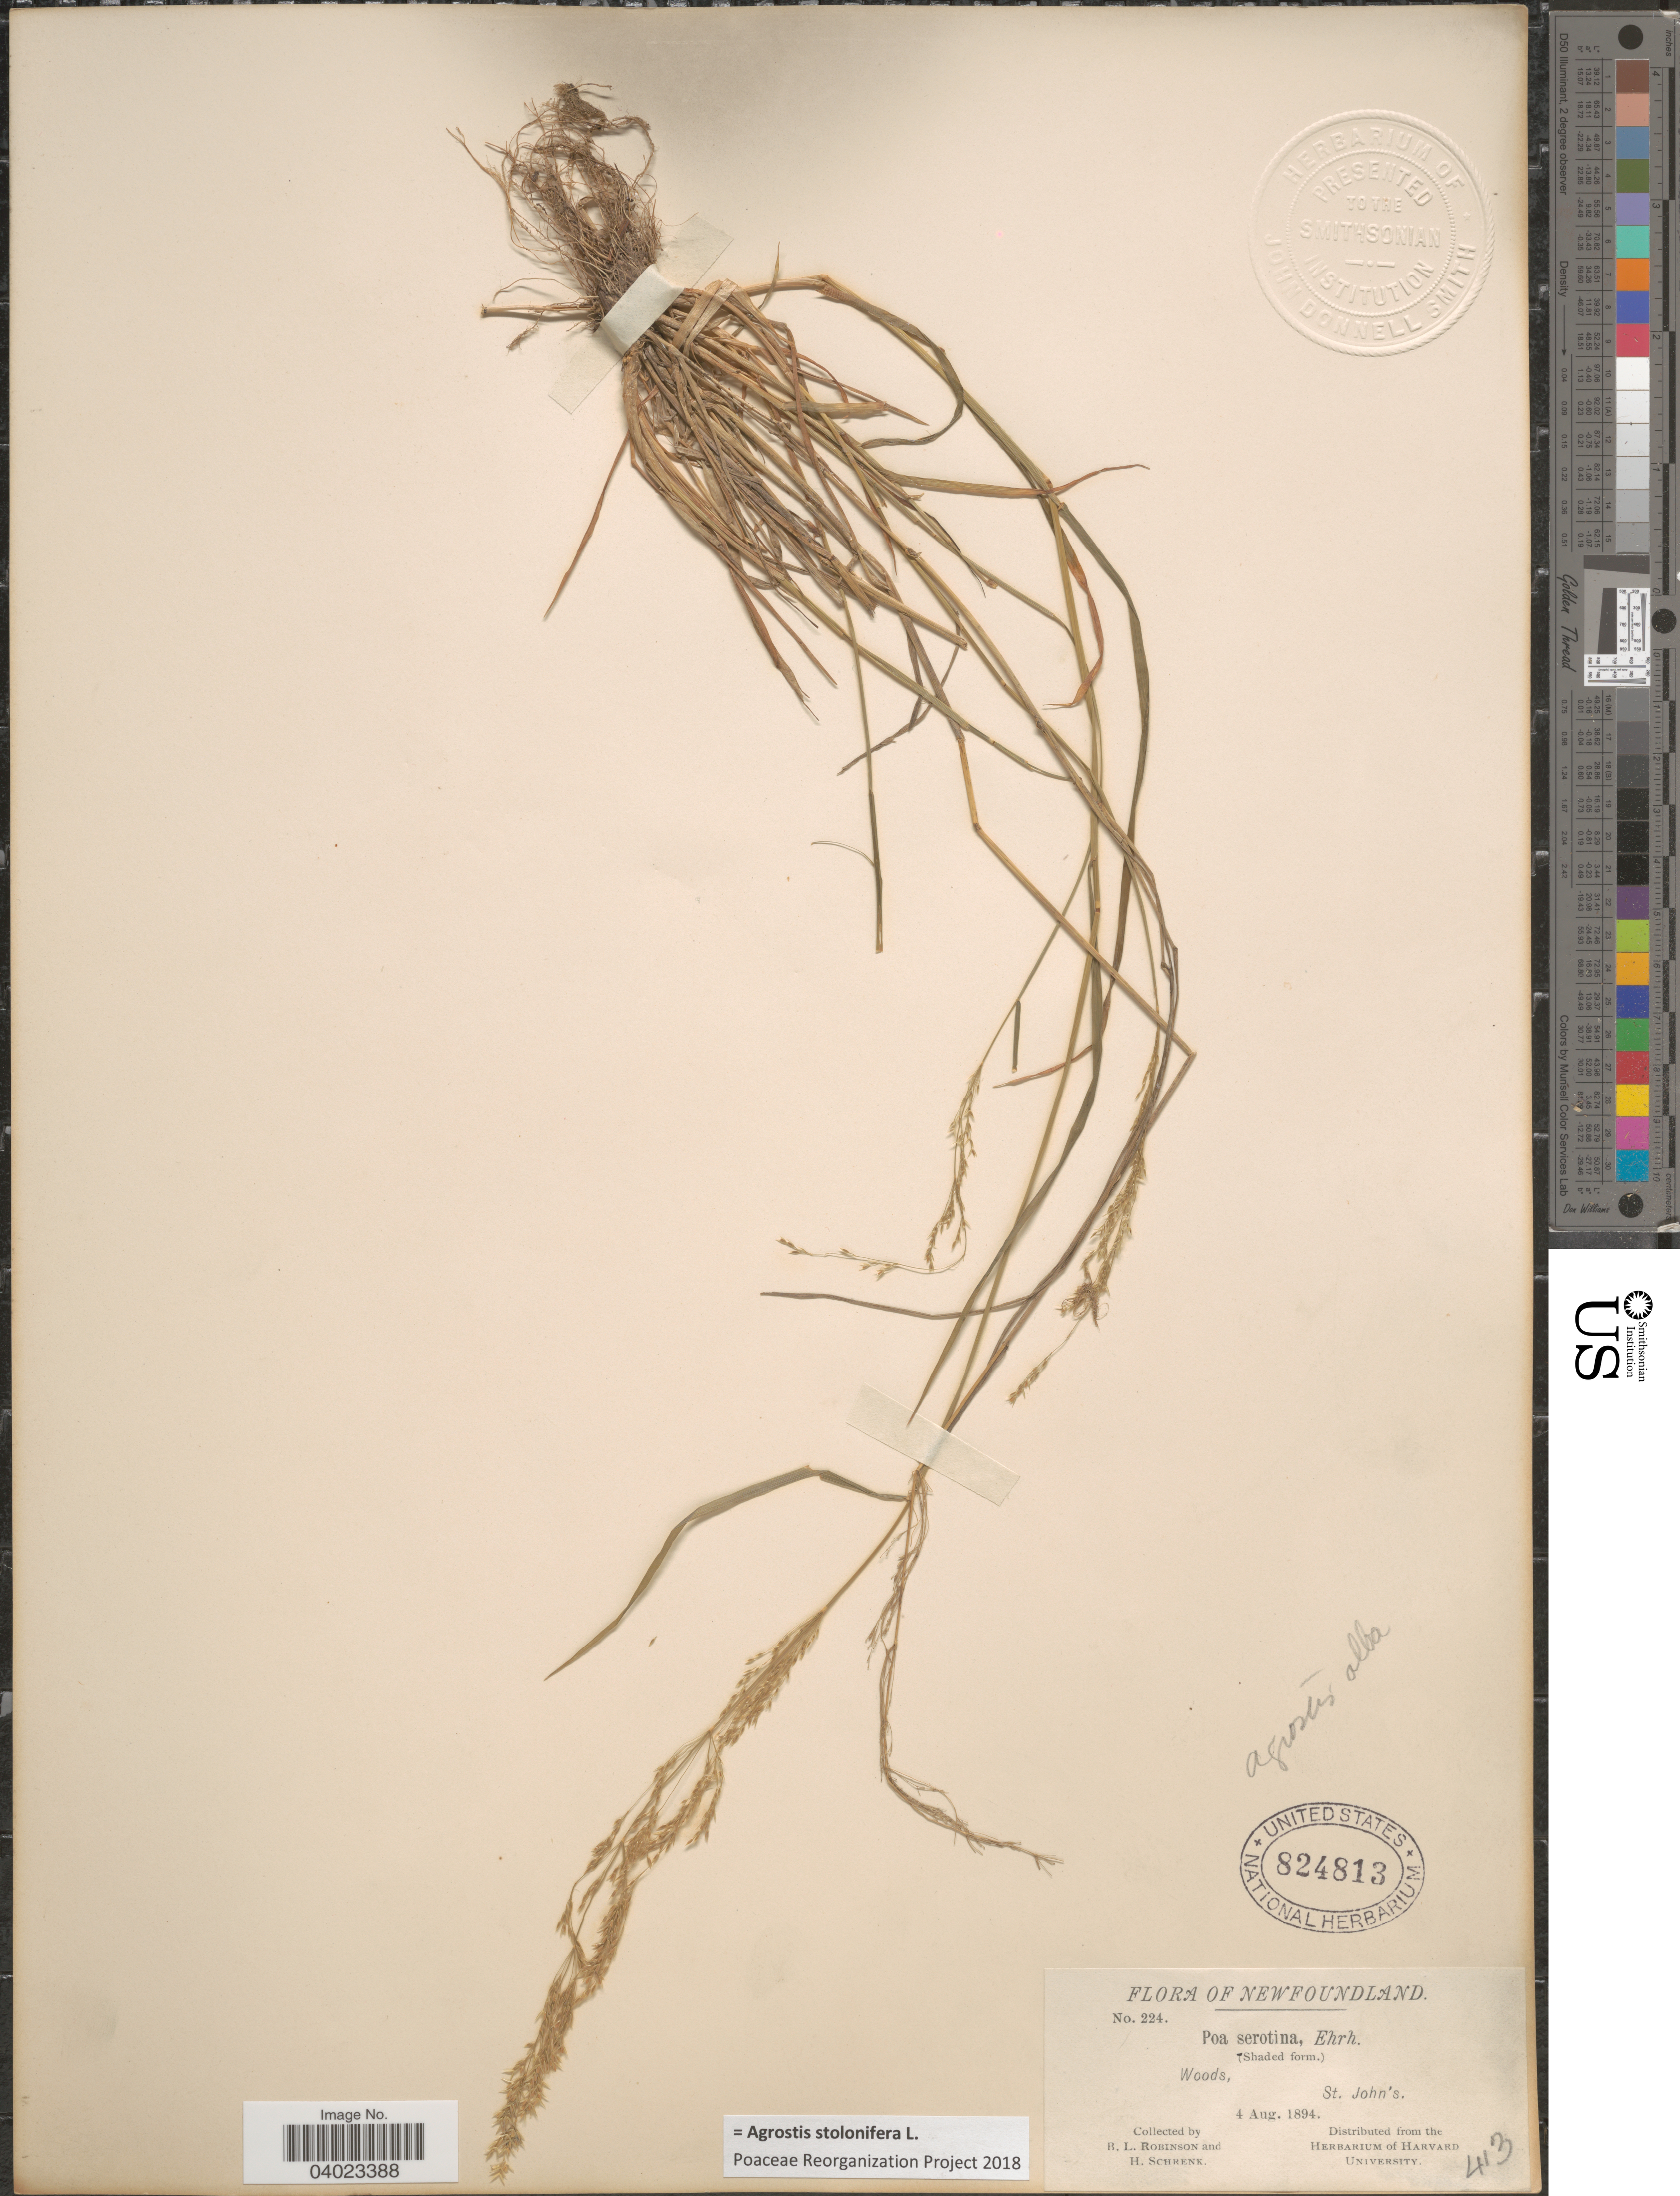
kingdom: Plantae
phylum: Tracheophyta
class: Liliopsida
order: Poales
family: Poaceae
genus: Agrostis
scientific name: Agrostis stolonifera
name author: L.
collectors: B. L. Robinson & H. Schrenk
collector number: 224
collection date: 1894-08-04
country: Canada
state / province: Newfoundland and Labrador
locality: St. John's.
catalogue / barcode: US 824813